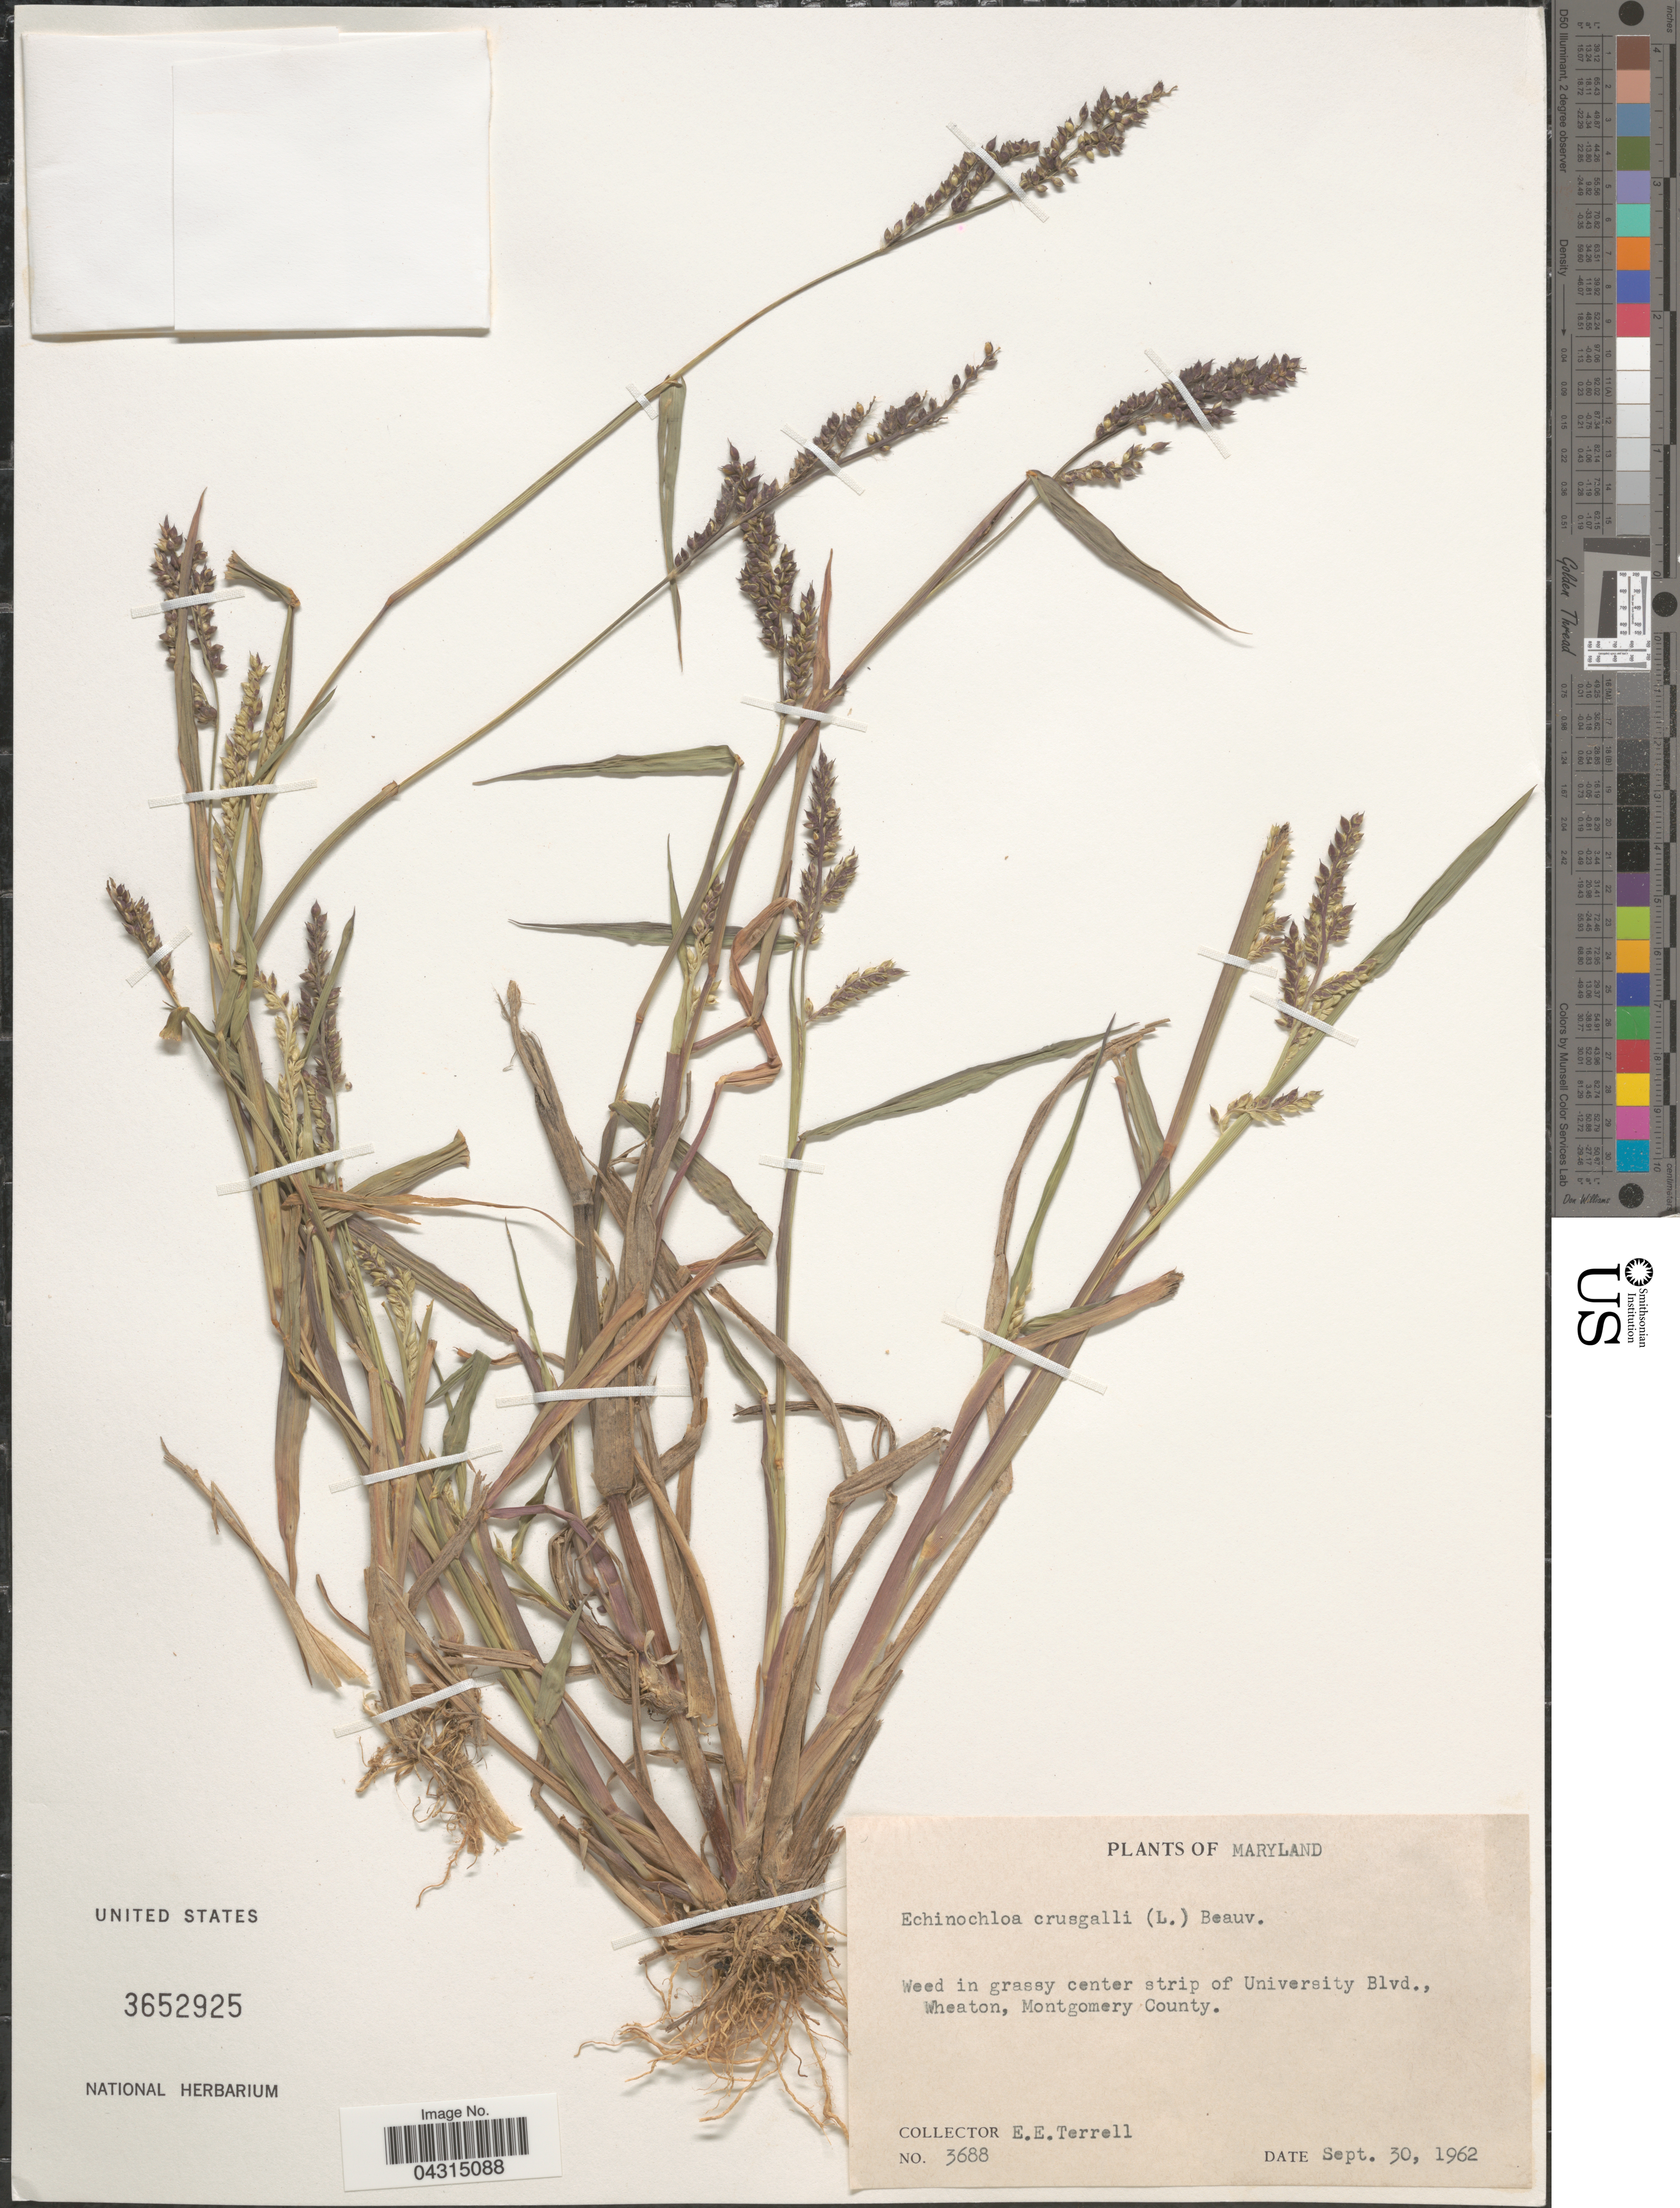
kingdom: Plantae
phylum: Tracheophyta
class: Liliopsida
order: Poales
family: Poaceae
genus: Echinochloa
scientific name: Echinochloa crus-galli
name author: (L.) P. Beauv.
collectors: E. E. Terrell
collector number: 3688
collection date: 1962-09-30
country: United States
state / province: Maryland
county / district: Montgomery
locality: Weed in grassy center strip of University Blvd., Wheaton, Montgomery County.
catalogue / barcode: US 3652925